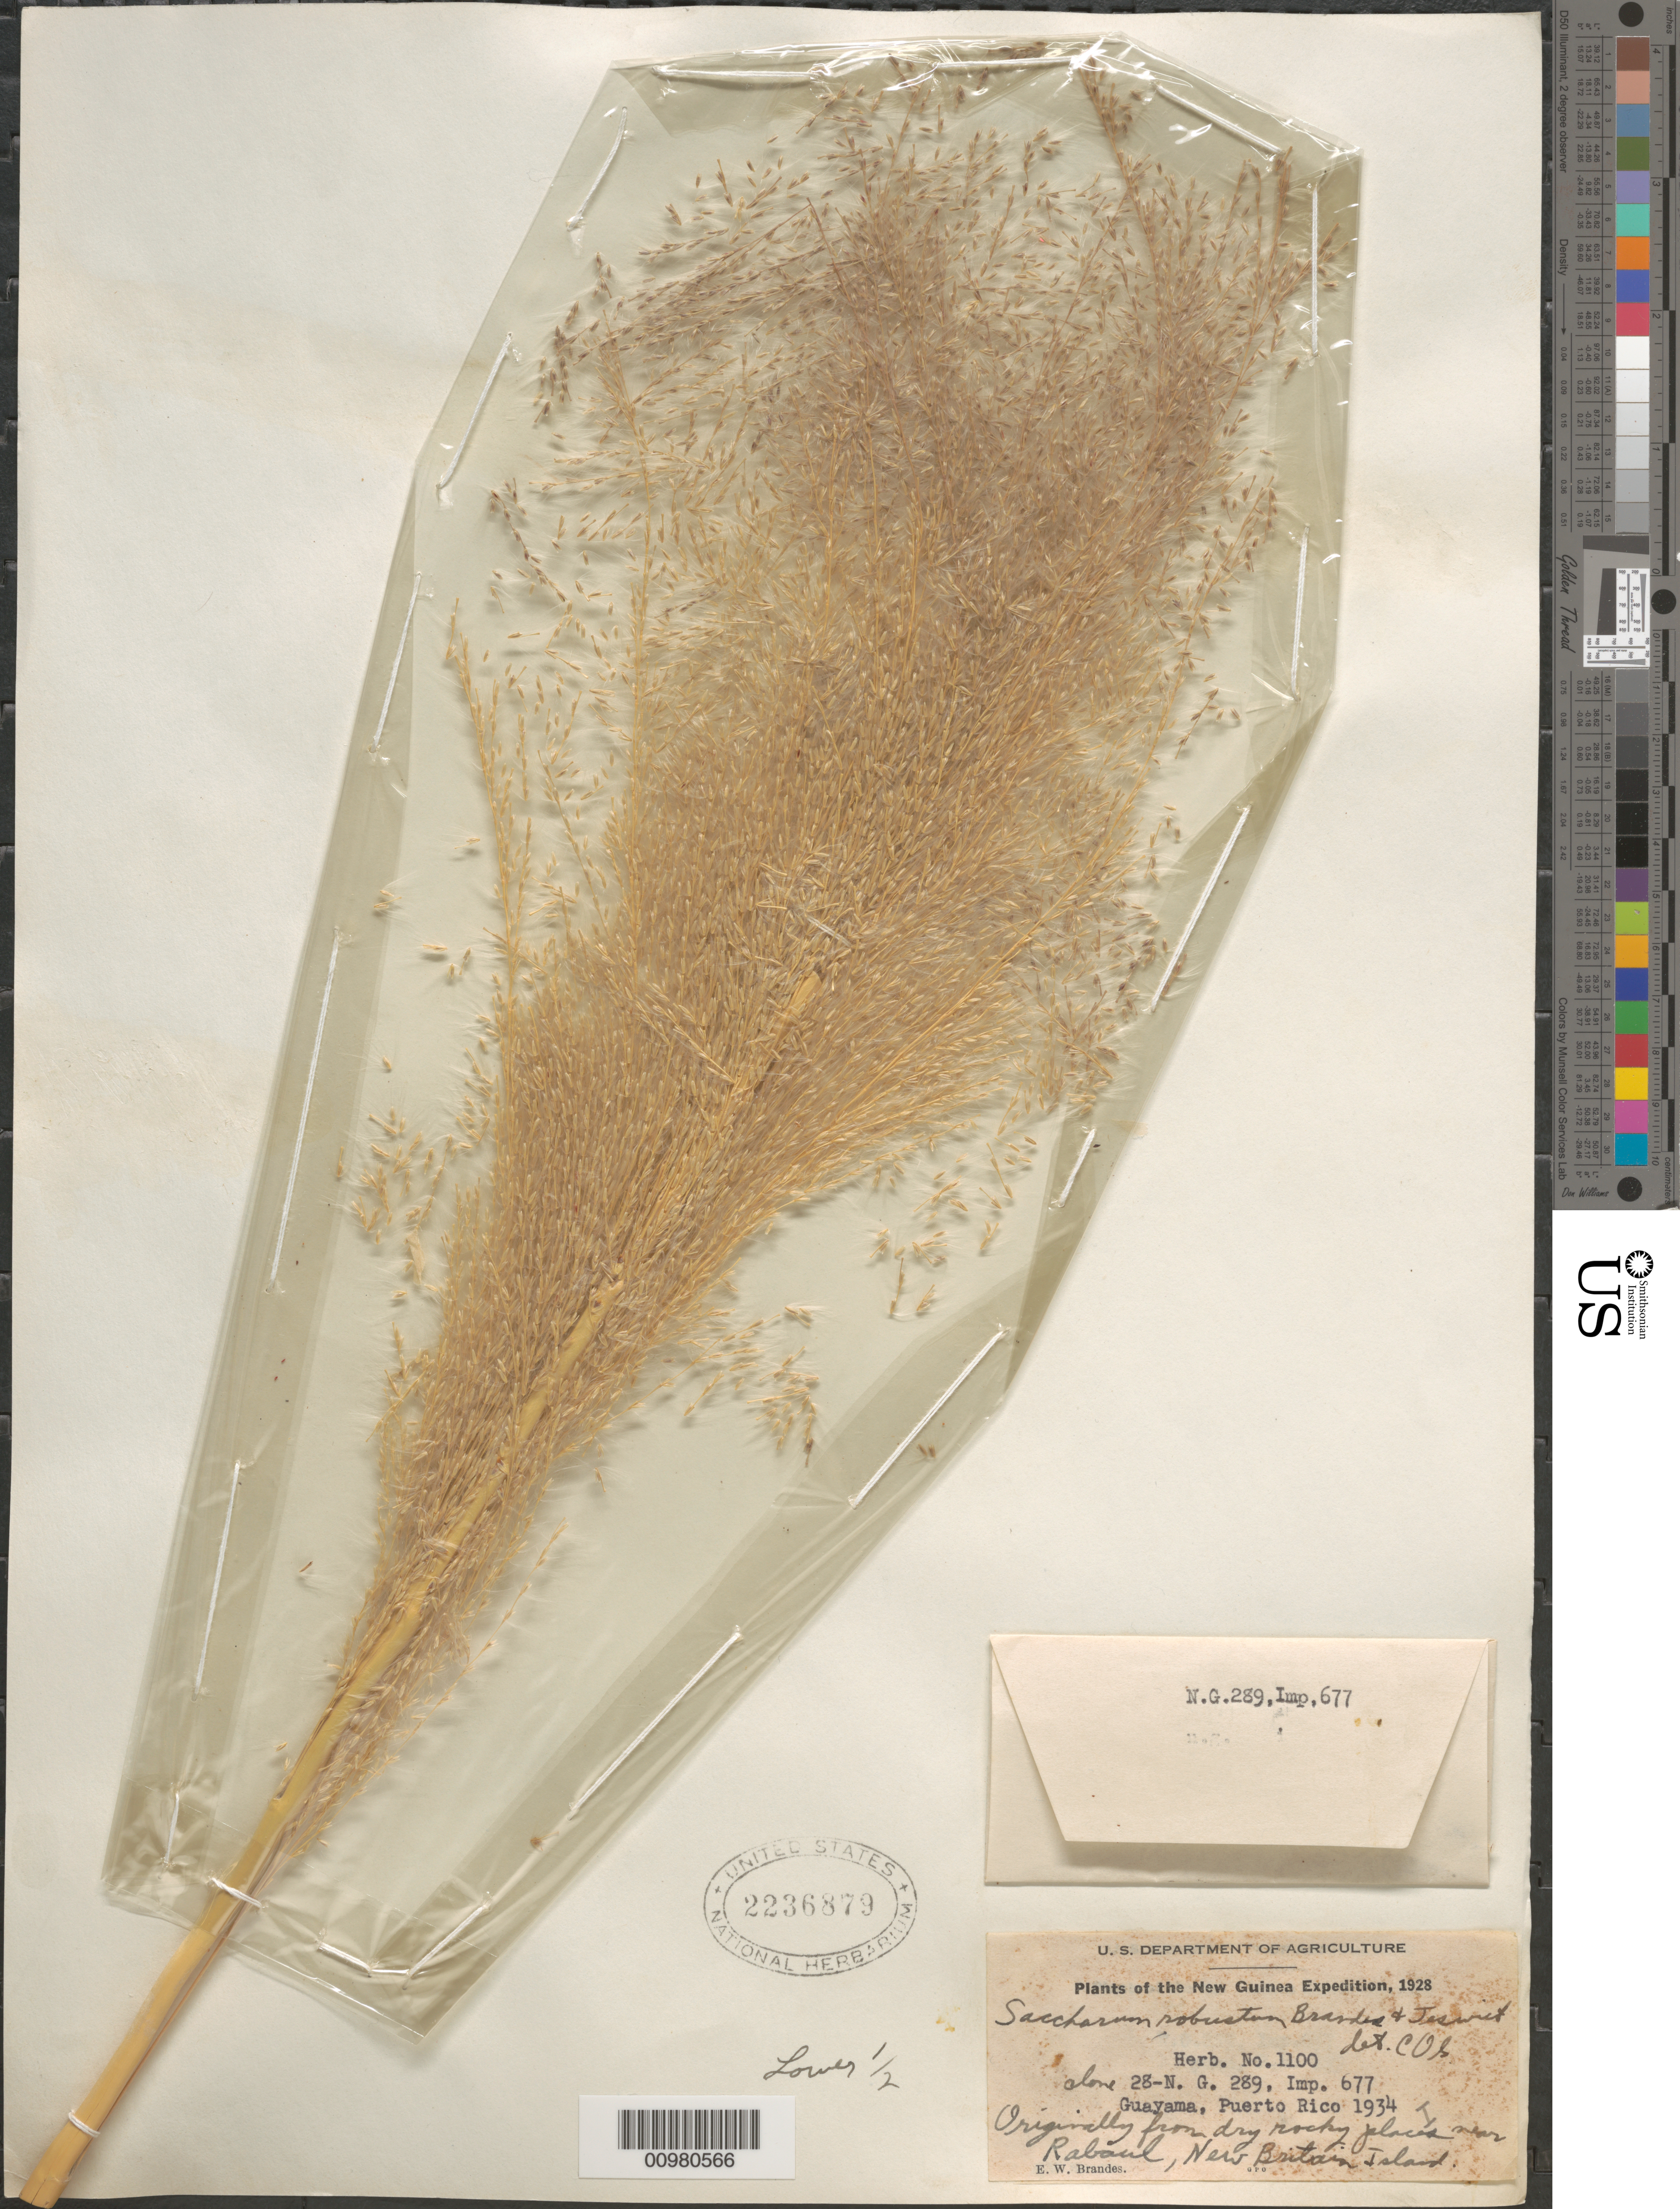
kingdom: Plantae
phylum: Tracheophyta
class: Liliopsida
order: Poales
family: Poaceae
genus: Saccharum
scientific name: Saccharum sinense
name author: Roxb.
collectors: E. Brandes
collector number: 1100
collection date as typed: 1934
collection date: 1934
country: Puerto Rico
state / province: Guayama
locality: Guayama Field Station; grown from material originally from dry rocky places near Rabaul, New Britain Island, New Guinea.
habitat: Cultivated at field station.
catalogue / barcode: US 2236879